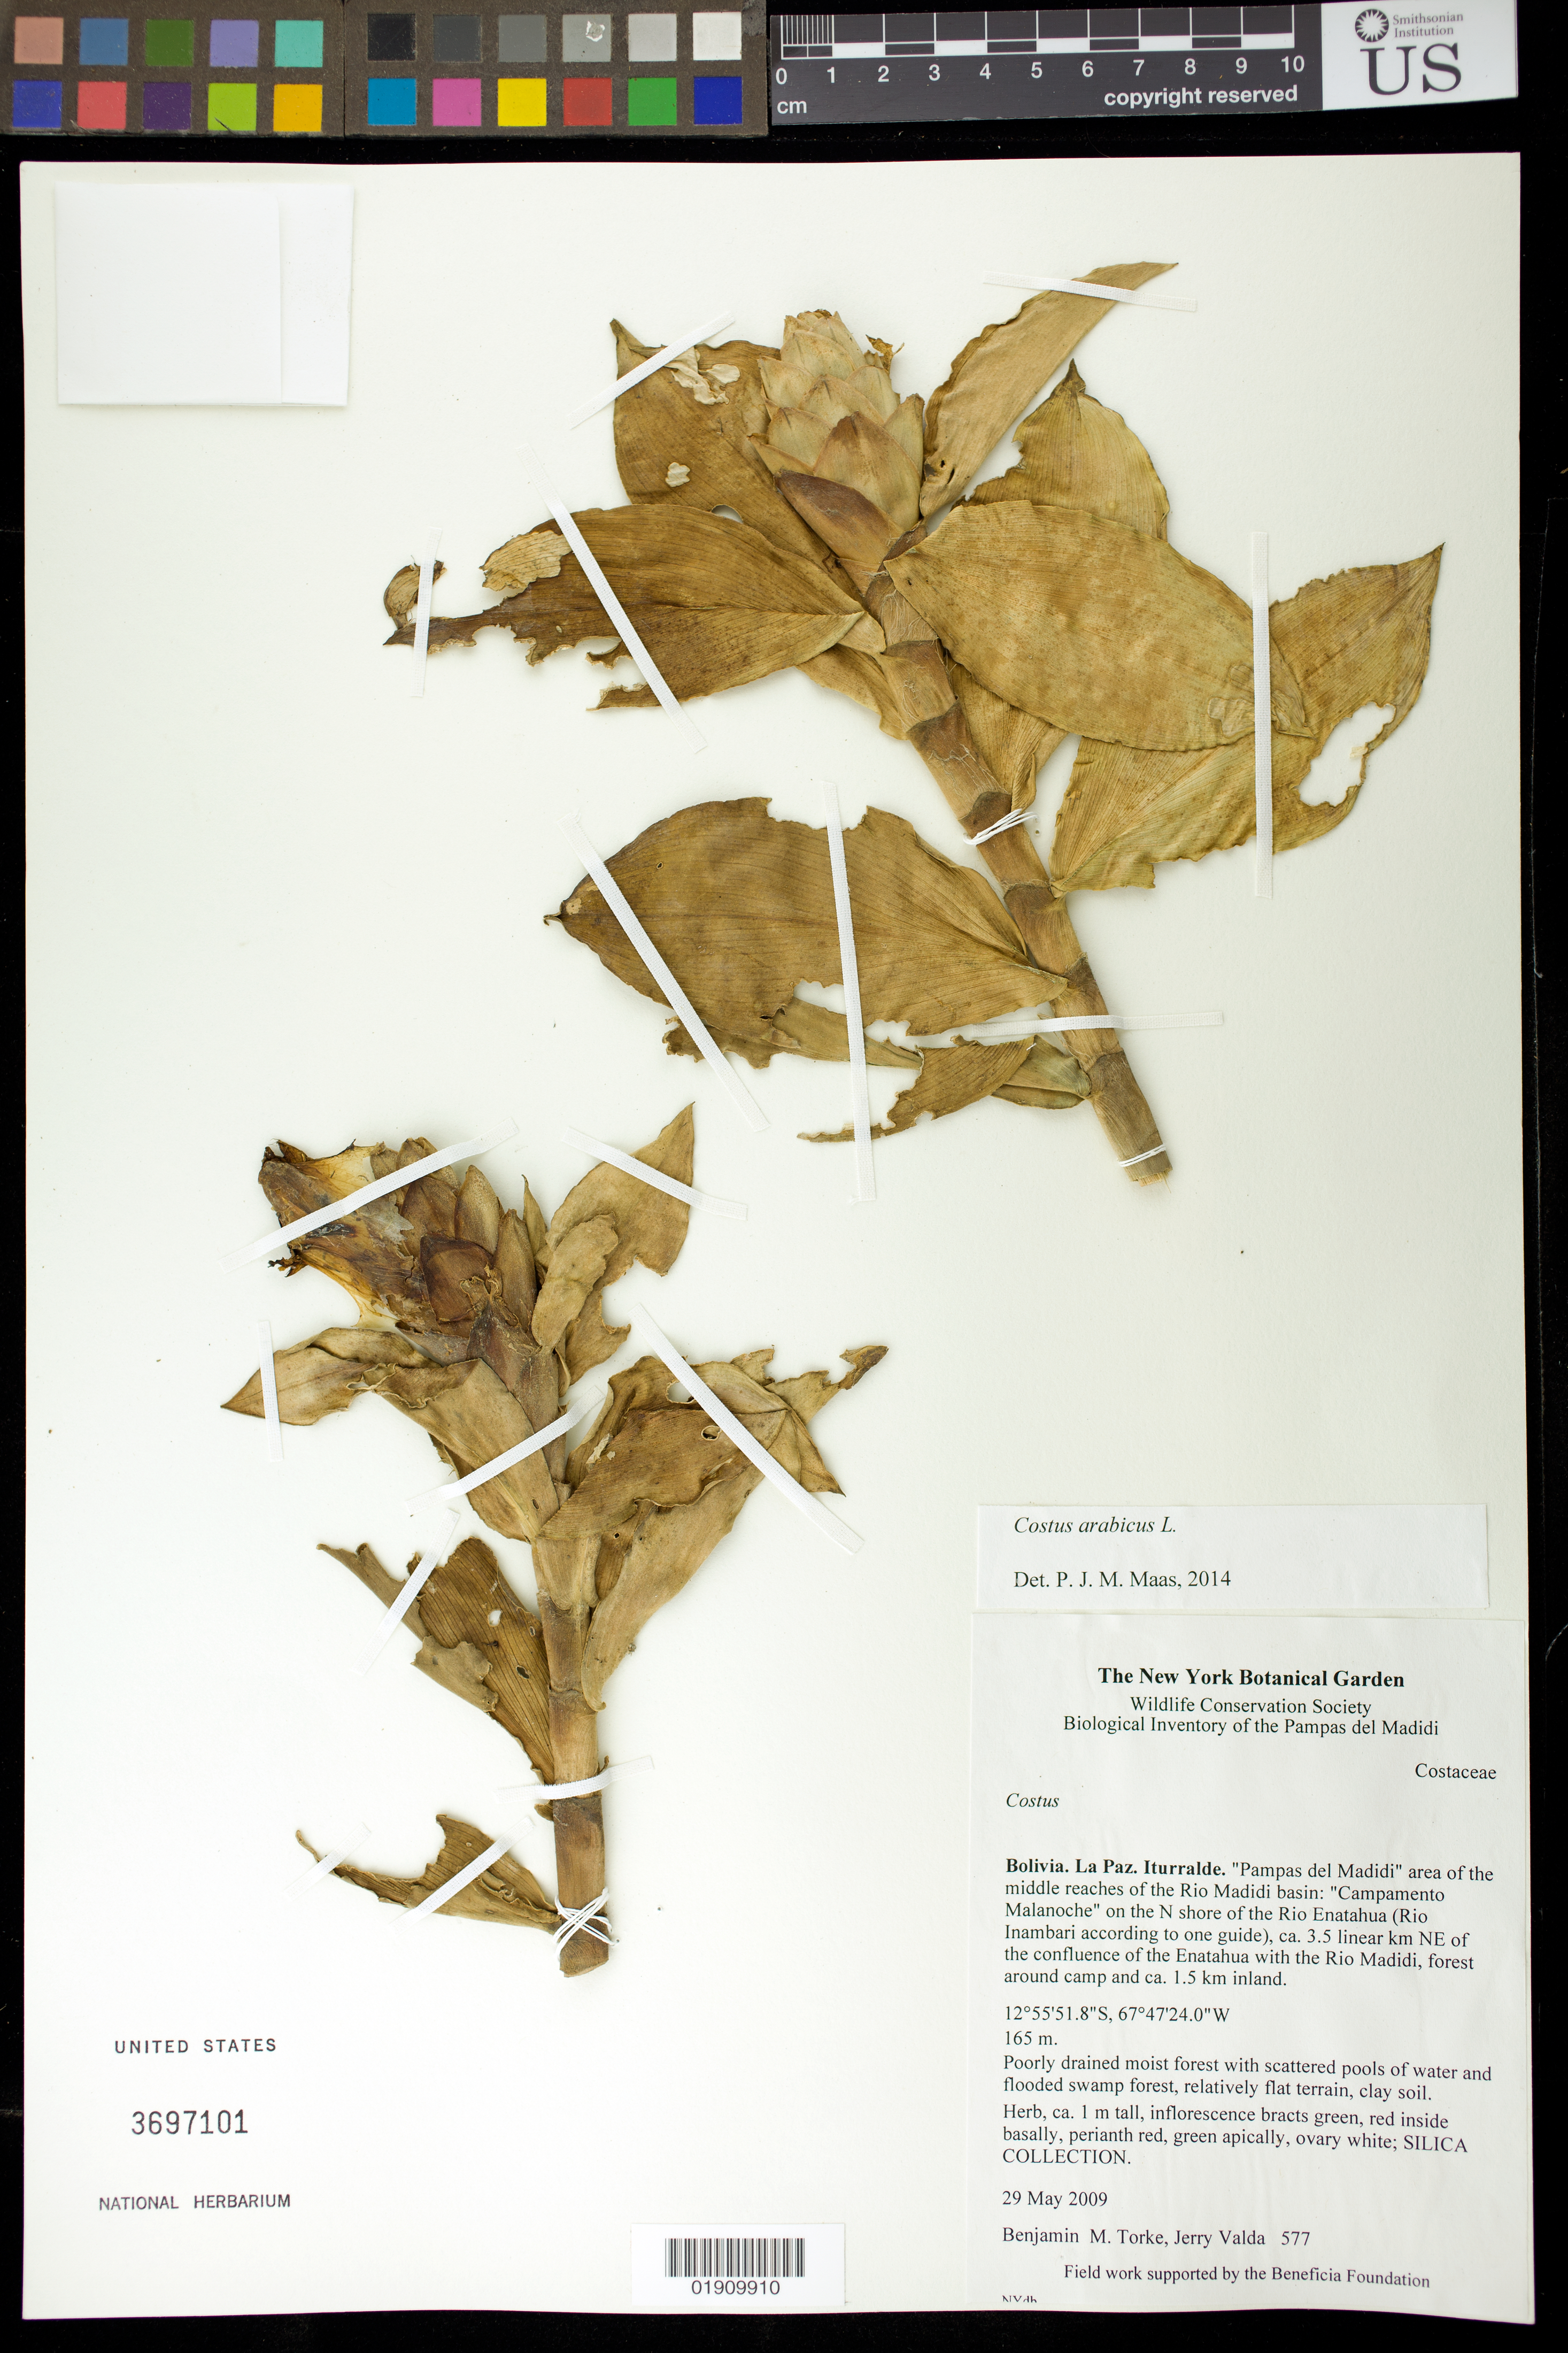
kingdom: Plantae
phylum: Tracheophyta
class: Liliopsida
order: Zingiberales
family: Costaceae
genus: Costus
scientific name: Costus arabicus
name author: L.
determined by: Maas, P. J. M.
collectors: B. Torke & J. Valda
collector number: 577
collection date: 2009-05-29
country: Bolivia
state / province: La Páz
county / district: Iturralde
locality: "Pampas del Madidi" area of the middle reaches of the Rio Madidi basin: "Campamento Malanoche" on the N shore of the Rio Enatahua (Rio Imanbari according to one guide), ca. 3.5 linear km NE of the confluene of the Enatahua with the Rio Madidi, forest around camp and ca. 1.5 km inland.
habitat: Poorly drained moist forest with scattered pools of water and flooded swamp forest, relatively flat terrain, clay soil.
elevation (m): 165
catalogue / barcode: US 3697101